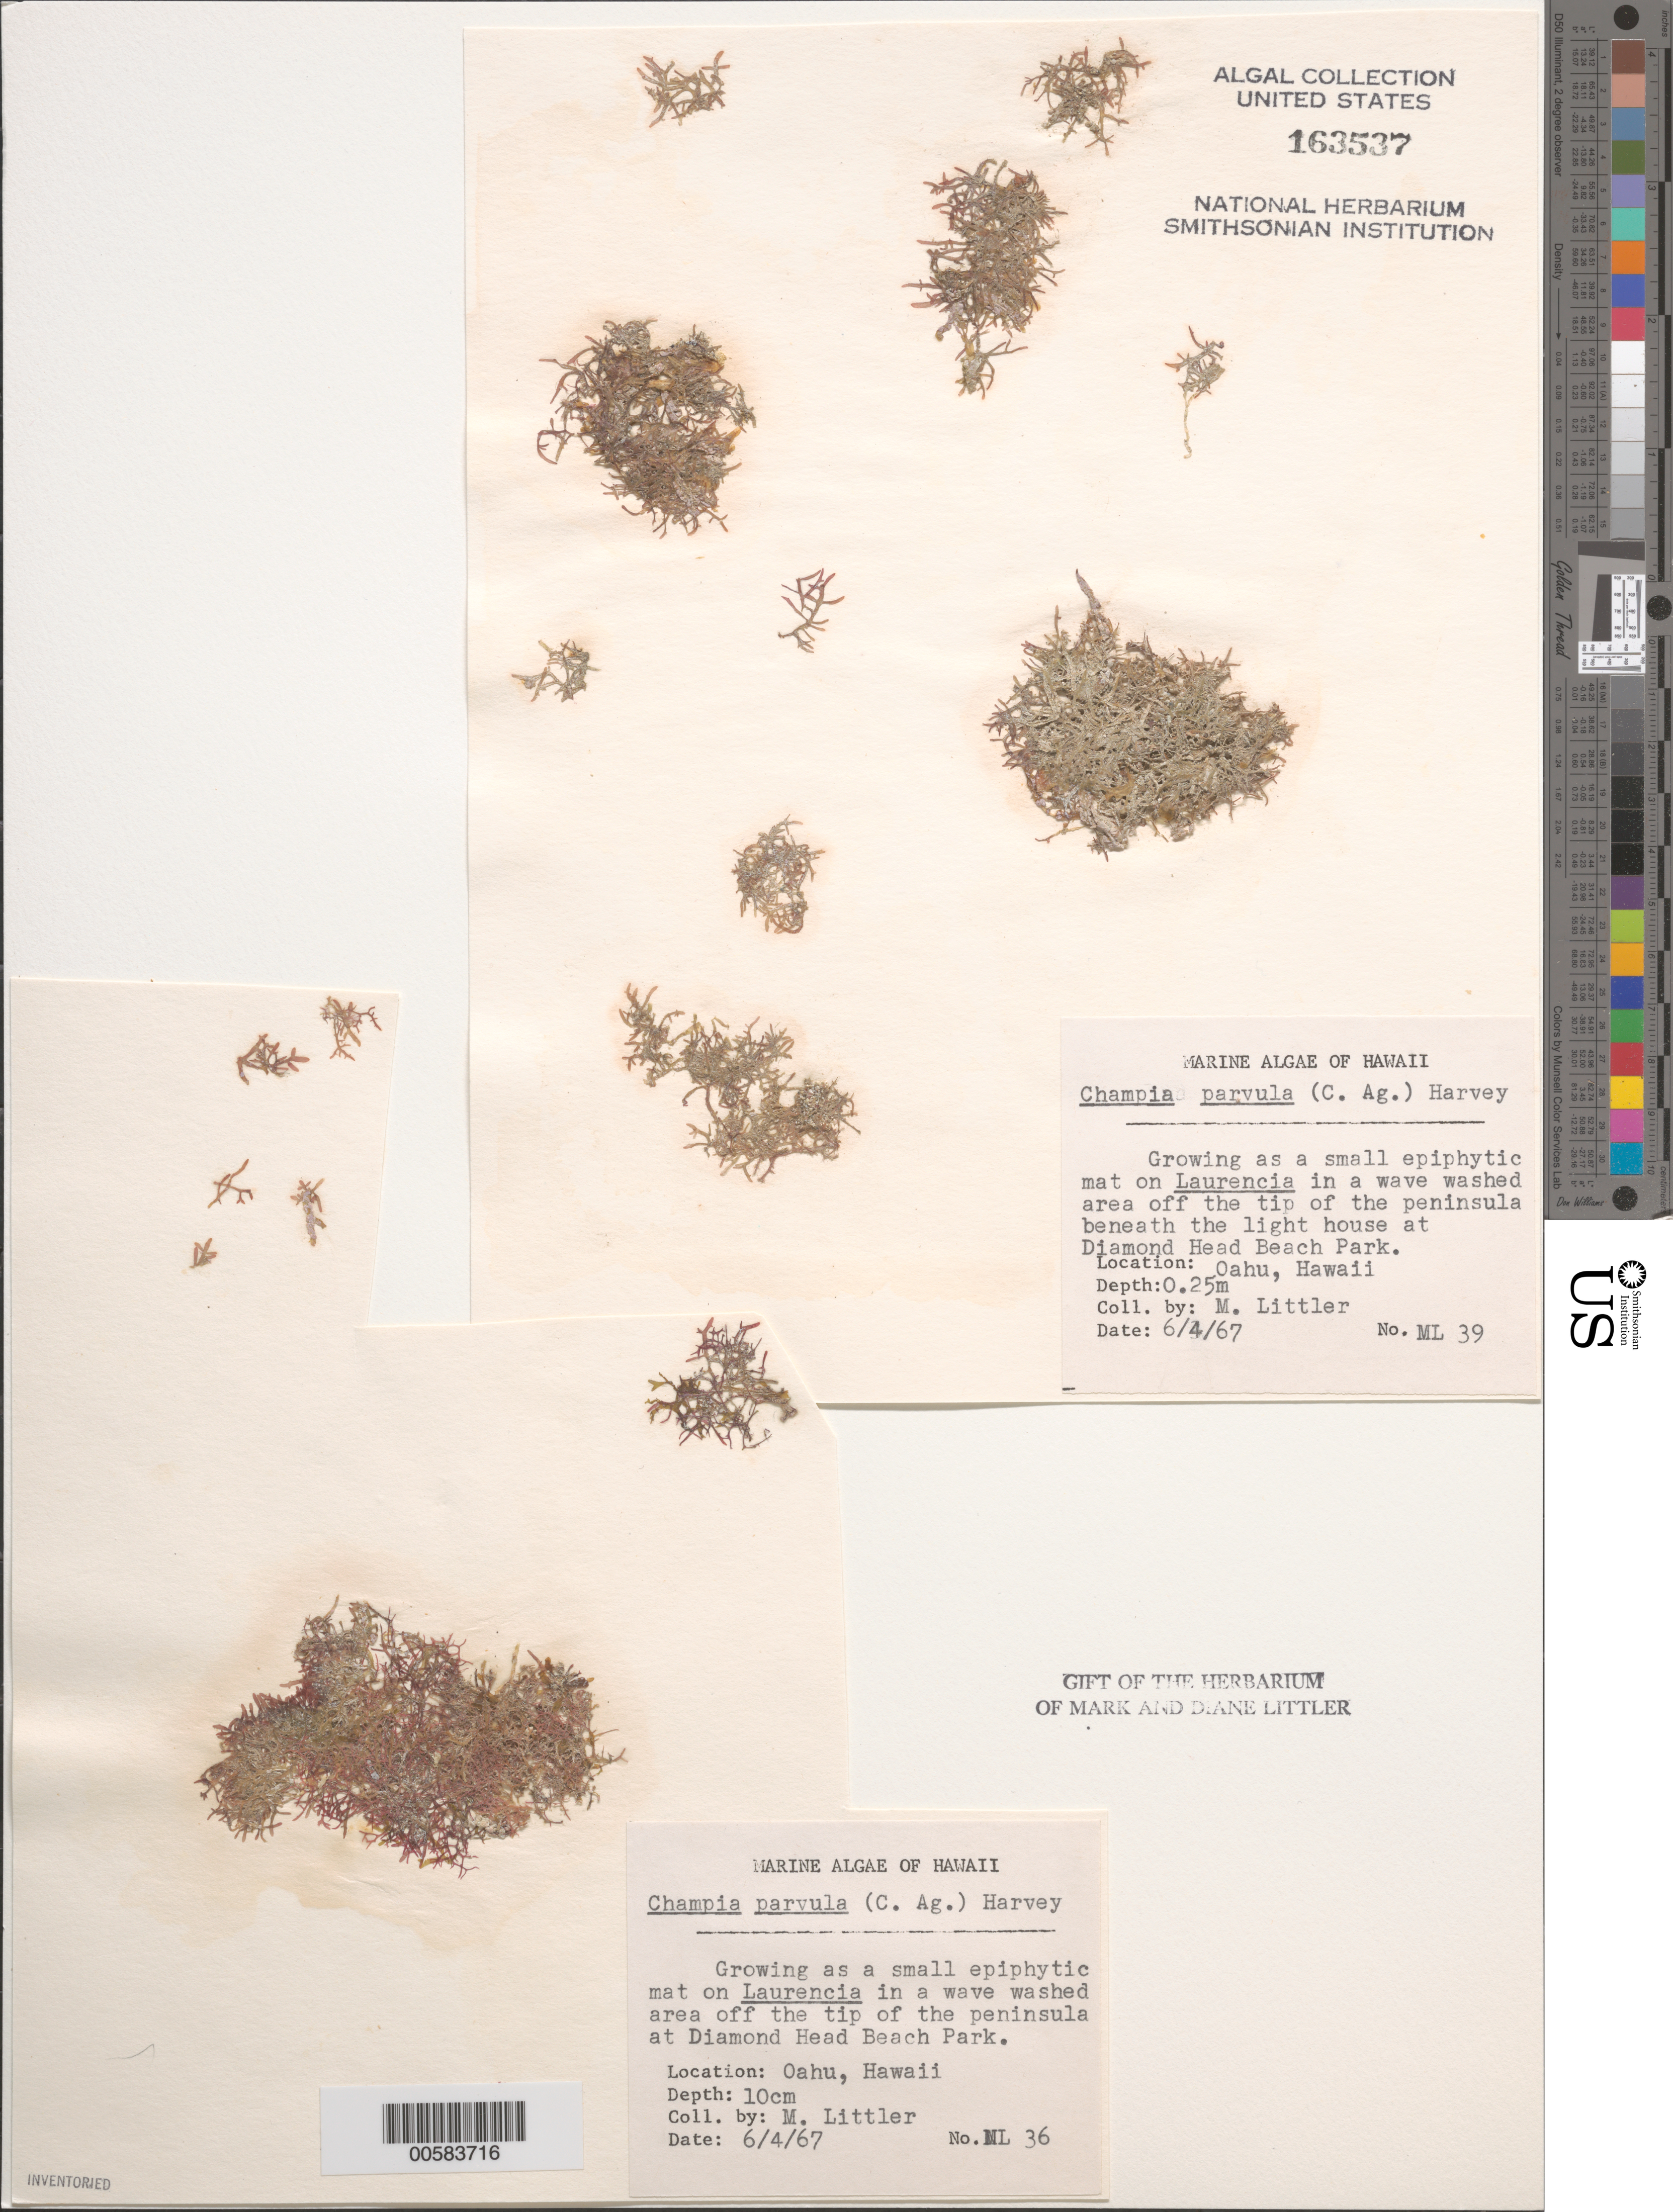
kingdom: Plantae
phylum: Rhodophyta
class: Florideophyceae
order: Ceramiales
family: Ceramiaceae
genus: Ceramium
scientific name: Ceramium sp.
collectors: M. M. Littler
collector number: ML 36 & ML 39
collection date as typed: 04 Jun 1967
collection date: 1967-06-04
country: United States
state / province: Hawaii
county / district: Honolulu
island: Oahu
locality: Diamond Head Beach Park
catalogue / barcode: US 163537